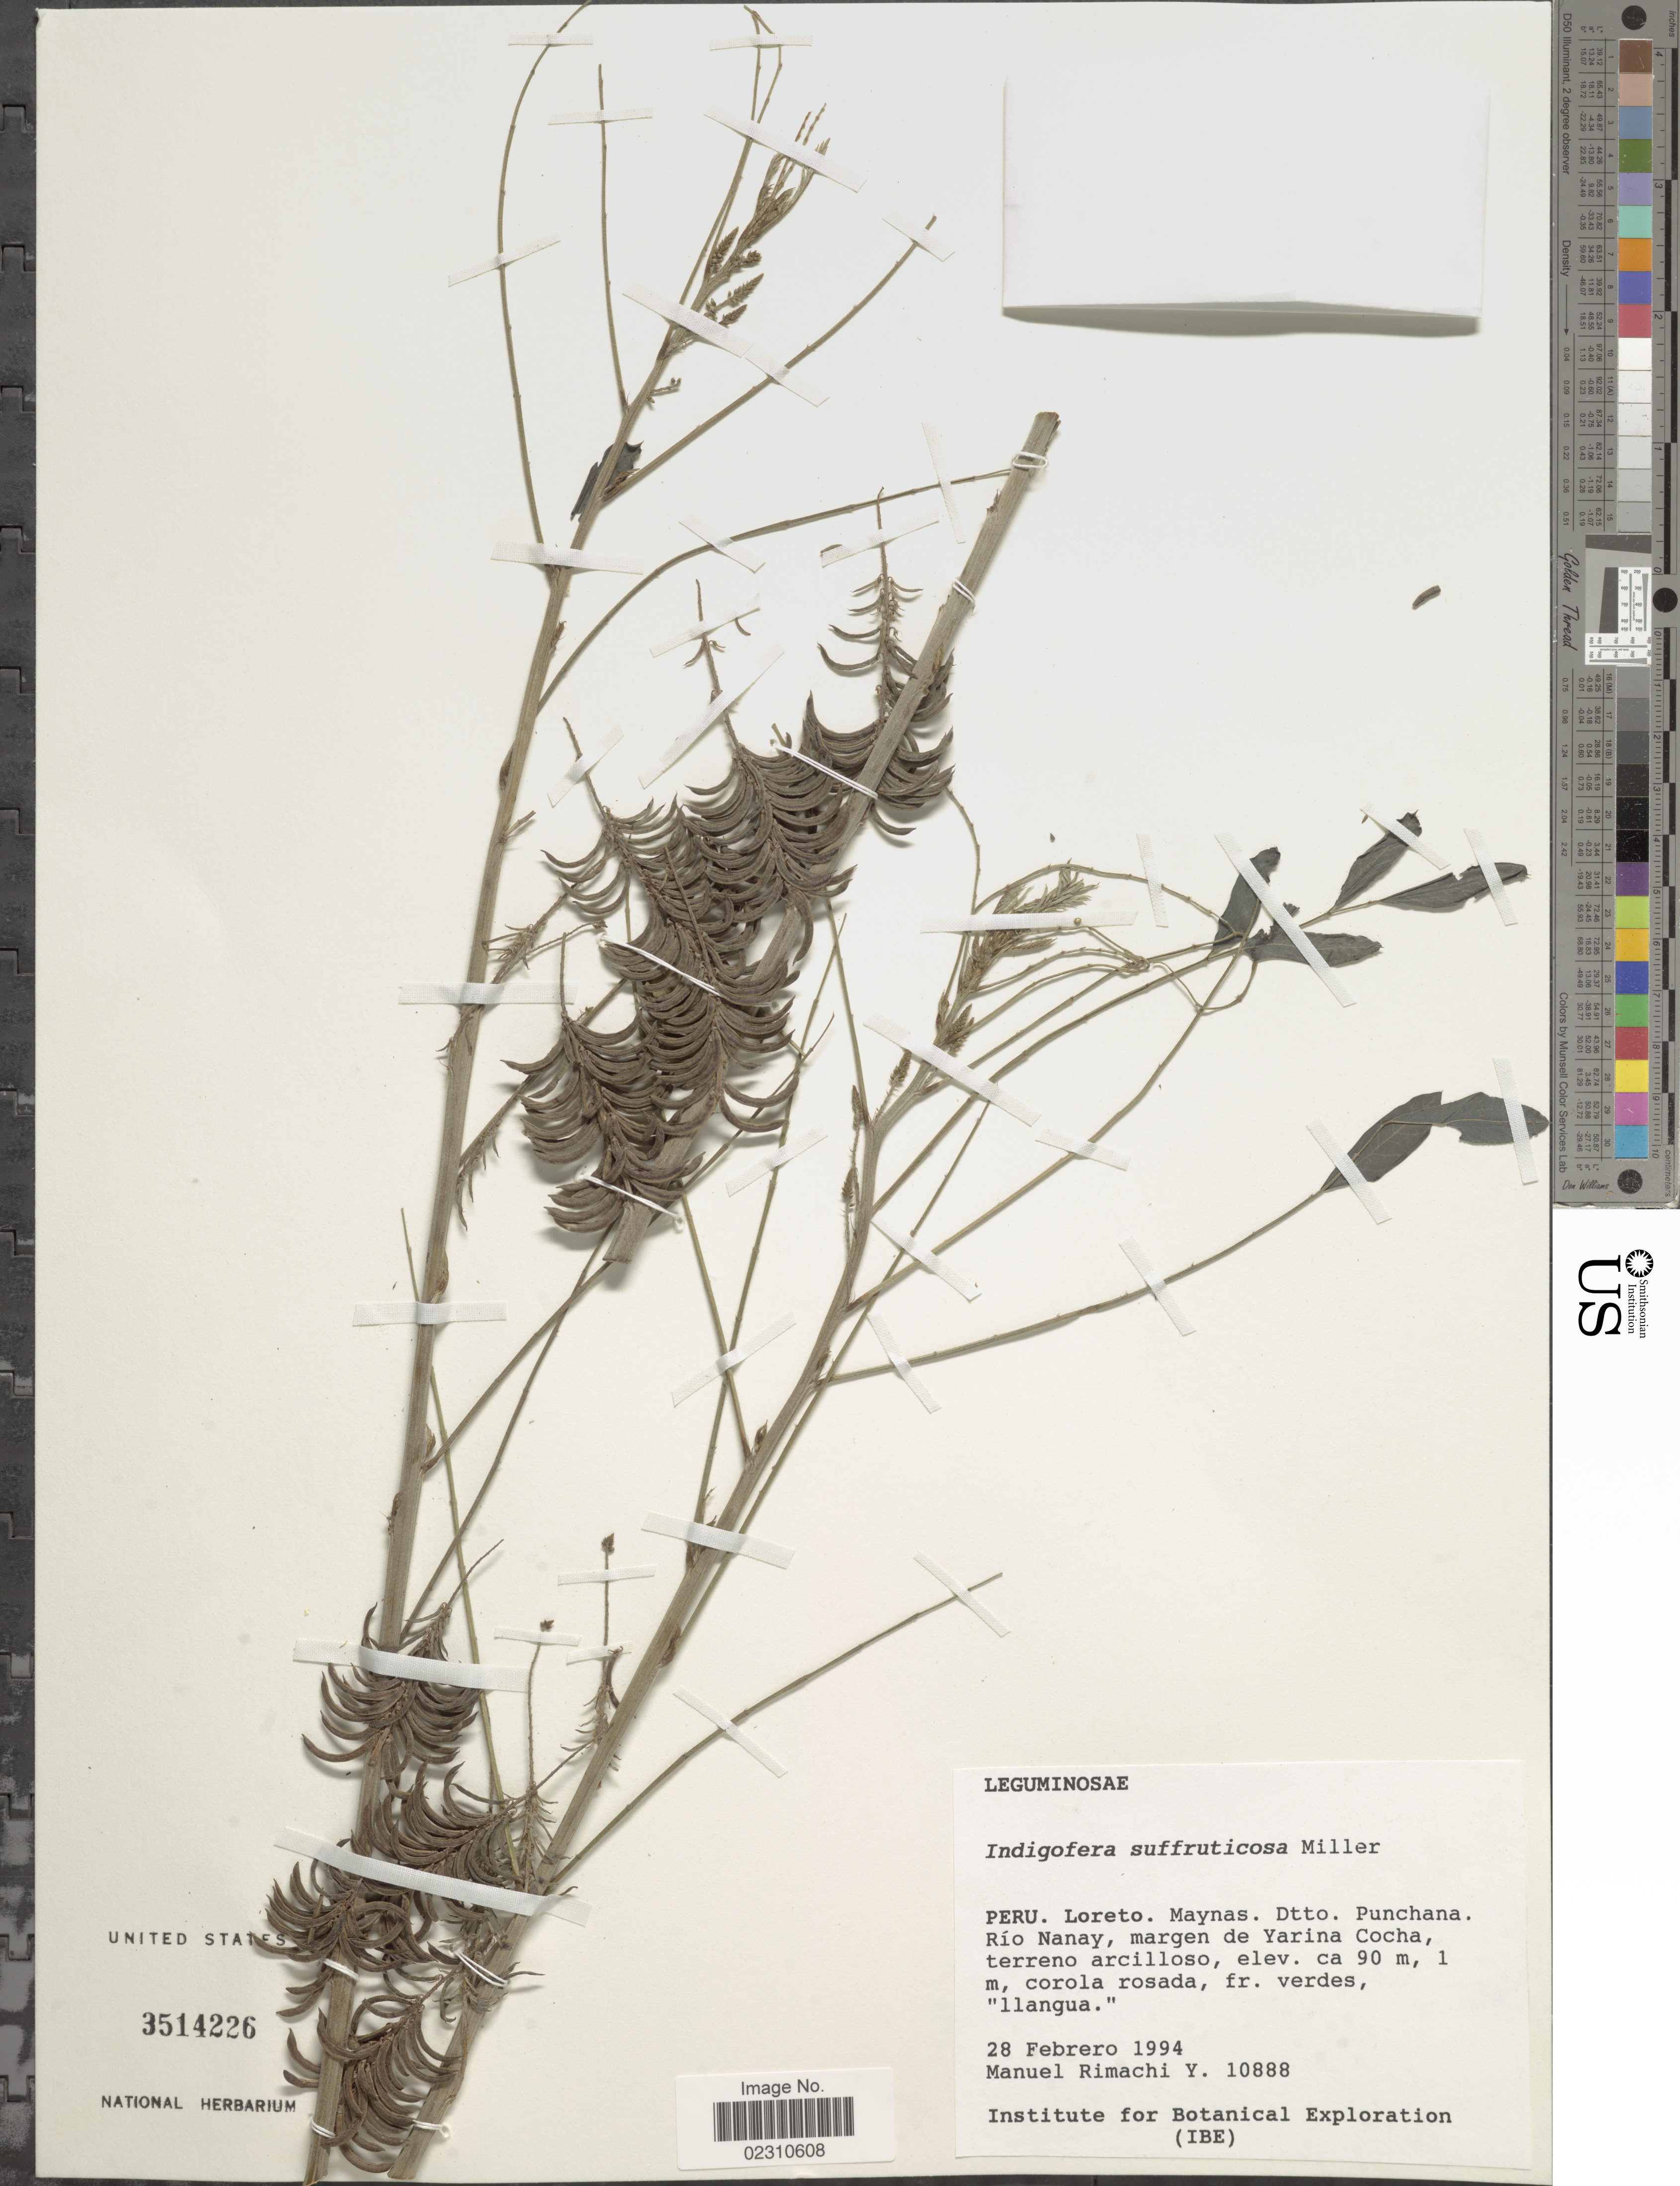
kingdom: Plantae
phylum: Tracheophyta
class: Magnoliopsida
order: Fabales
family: Fabaceae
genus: Indigofera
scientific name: Indigofera suffruticosa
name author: Mill.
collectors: M. Rimachi Y.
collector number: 10888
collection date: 1994-02-28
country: Peru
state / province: Loreto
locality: Peru, Loreto. Maynas, Dtto, Punchana, Rio Nanay, margen de Yarina Cocha, terreno arcilloso.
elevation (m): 90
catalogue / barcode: US 3514226